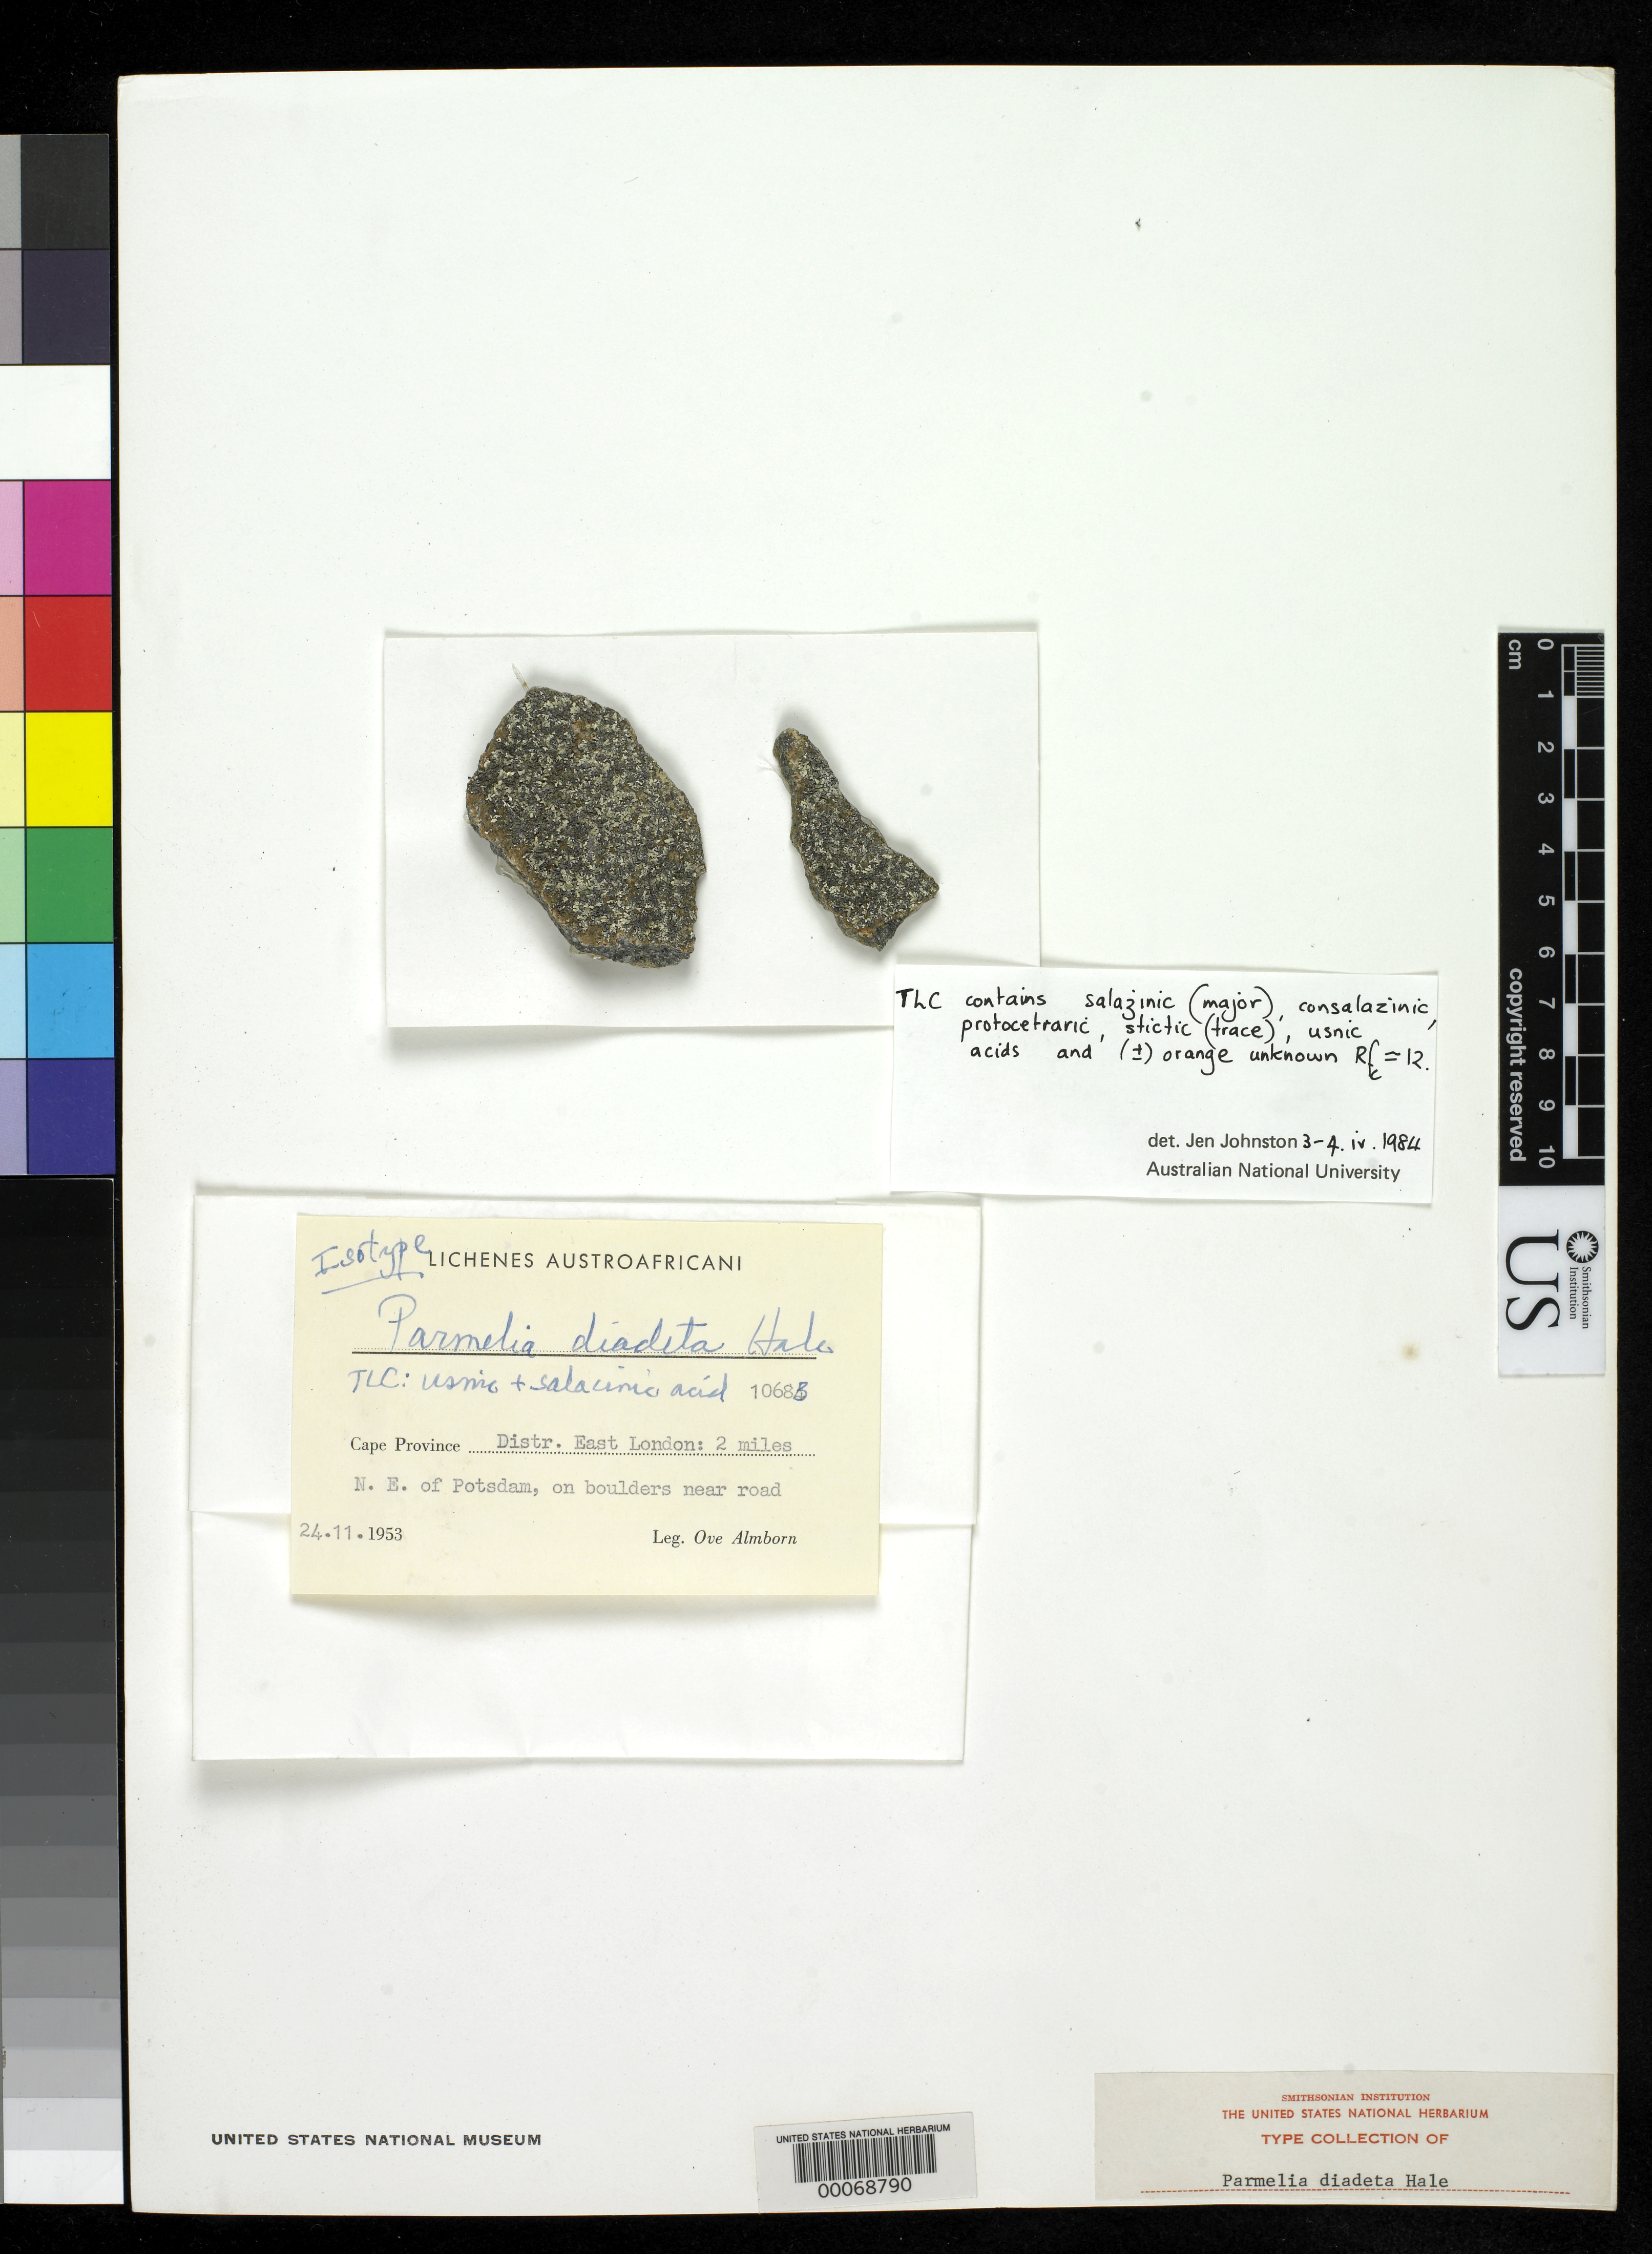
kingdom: Fungi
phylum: Ascomycota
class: Lecanoromycetes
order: Lecanorales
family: Parmeliaceae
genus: Parmelia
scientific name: Parmelia diadeta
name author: Hale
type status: Isotype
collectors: O. Almborn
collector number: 10683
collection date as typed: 24 Nov 1953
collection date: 1953-11-24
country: South Africa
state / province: Eastern Cape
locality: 2 mi NE of Potsdam. East London